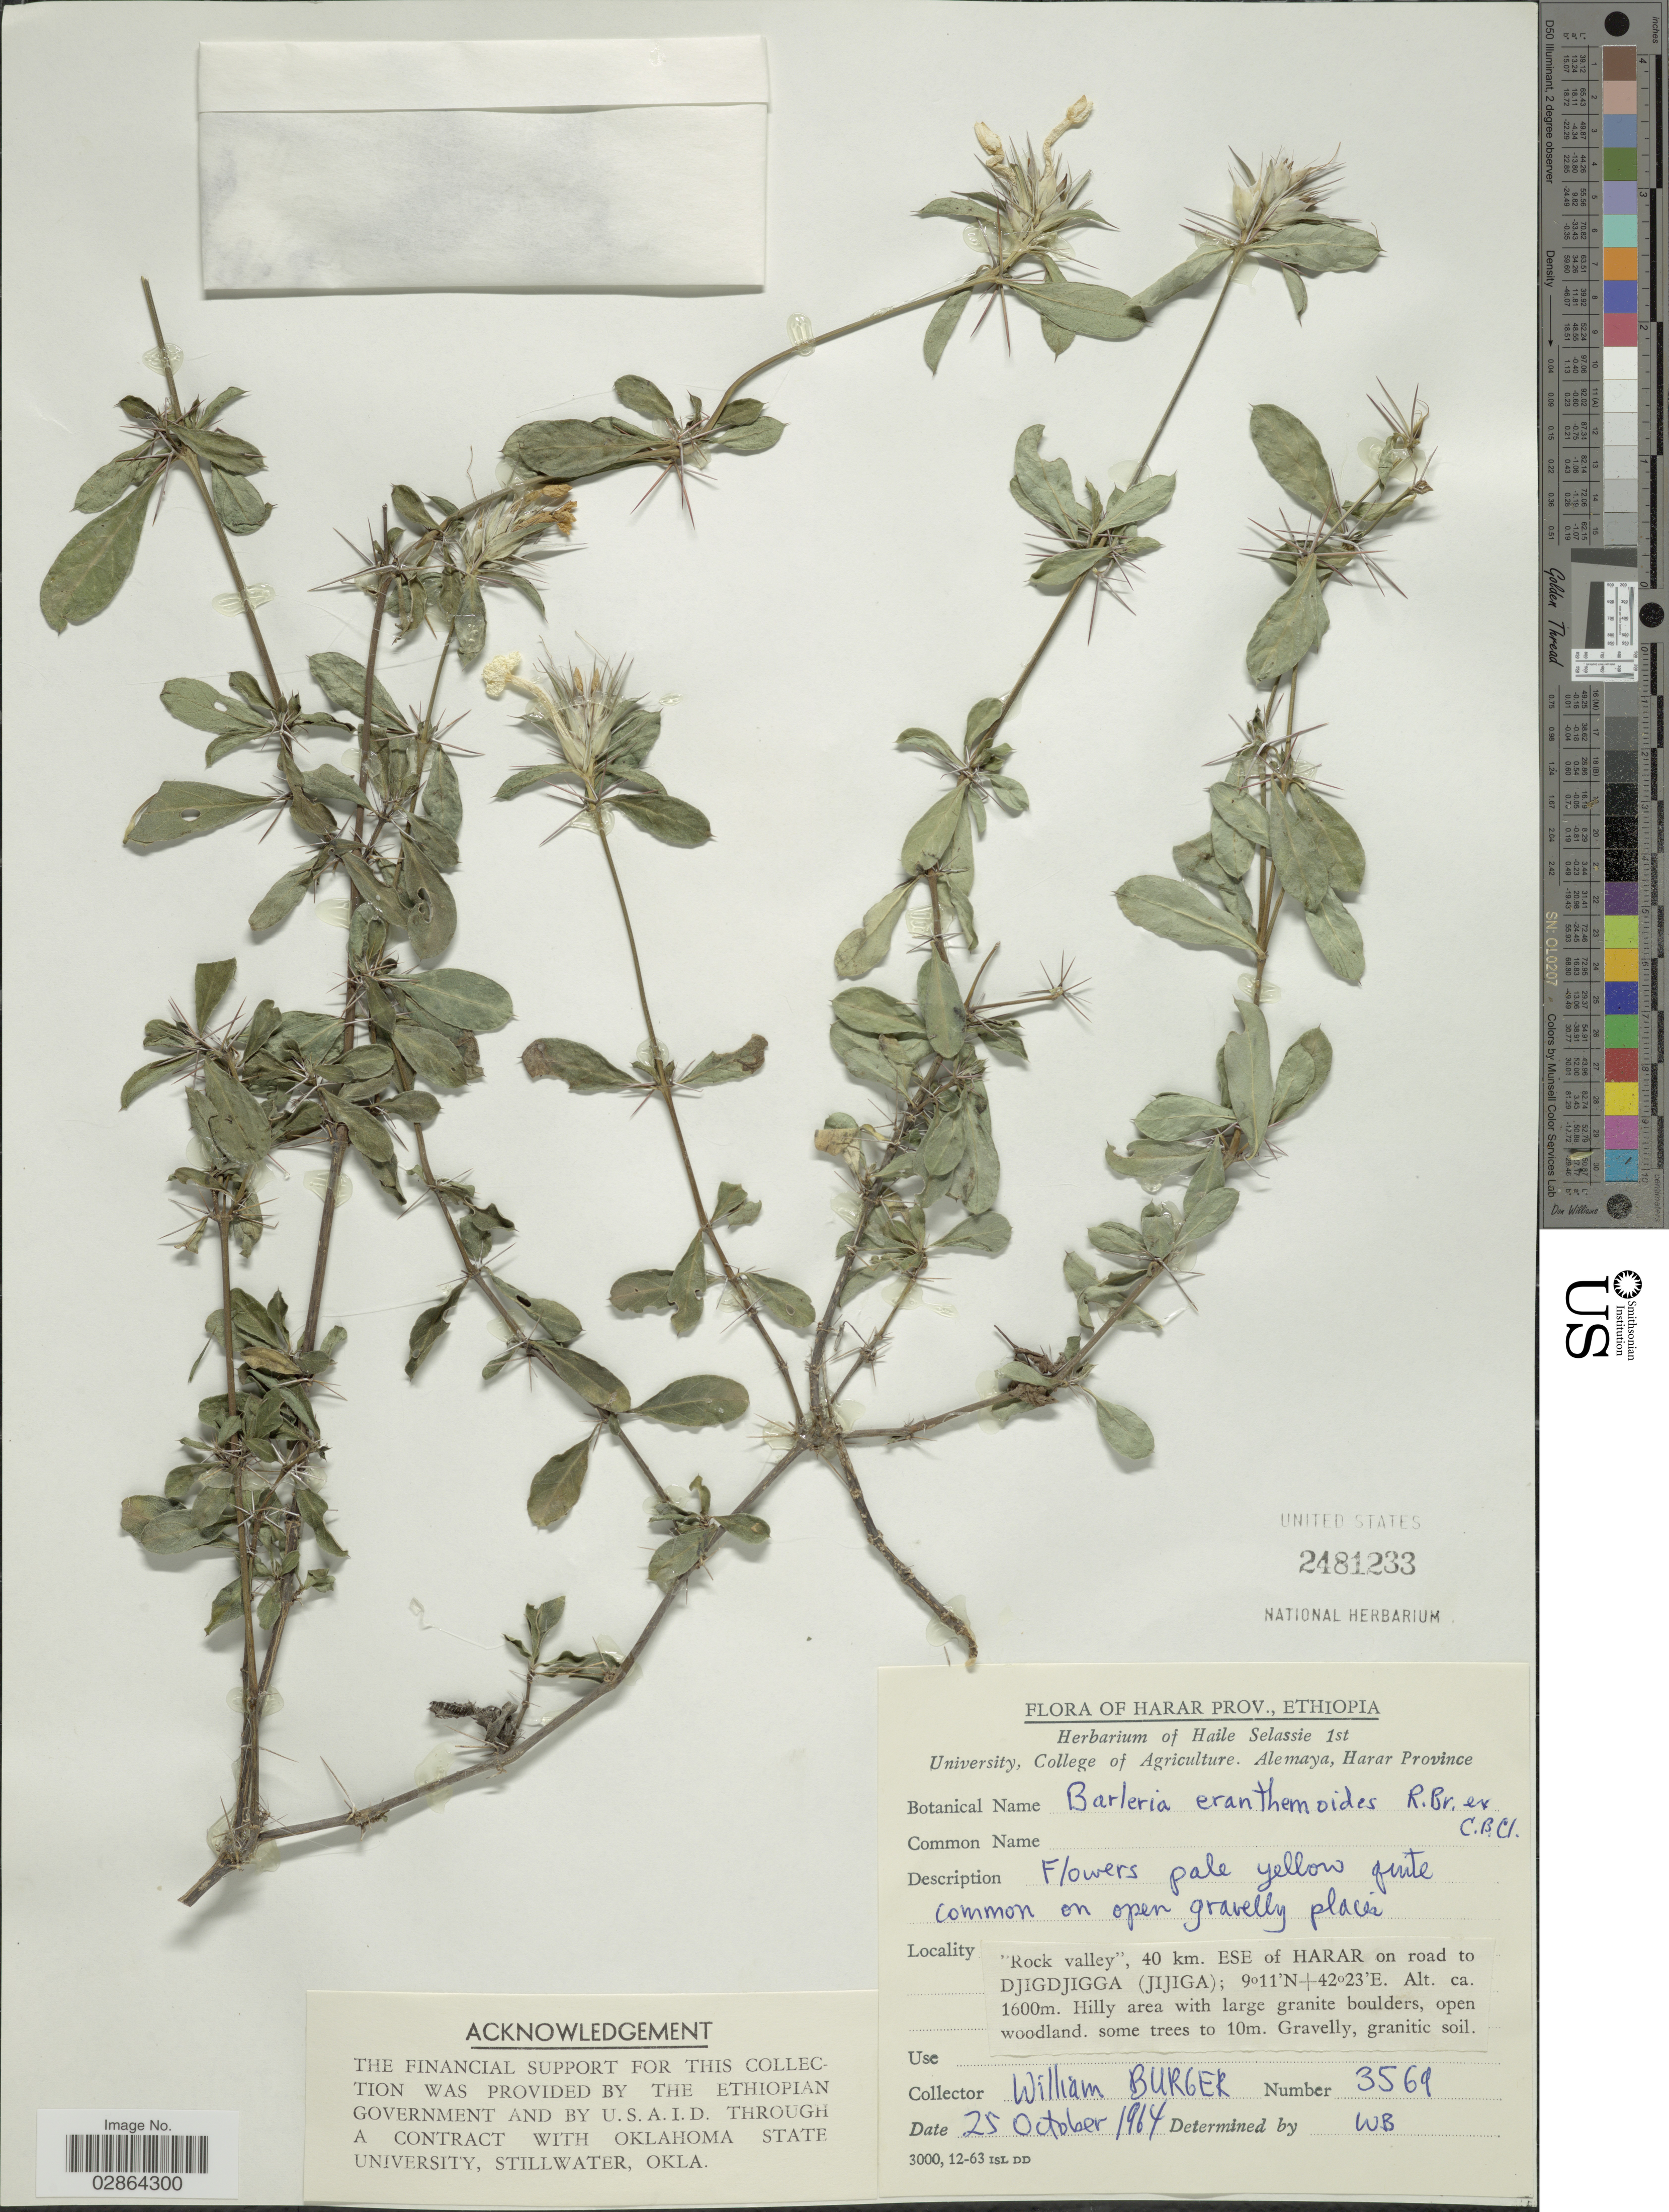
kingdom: Plantae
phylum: Tracheophyta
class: Magnoliopsida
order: Lamiales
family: Acanthaceae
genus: Barleria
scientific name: Barleria eranthemoides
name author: R. Br. ex C.B. Clarke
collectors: W. Burger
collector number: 3569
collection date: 1964-10-25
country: Ethiopia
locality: Harar Prov., "Rock valley", 40 km. ESE of Harar on road to Djigdjigga (Jijiga).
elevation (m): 1600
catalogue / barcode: US 2481233